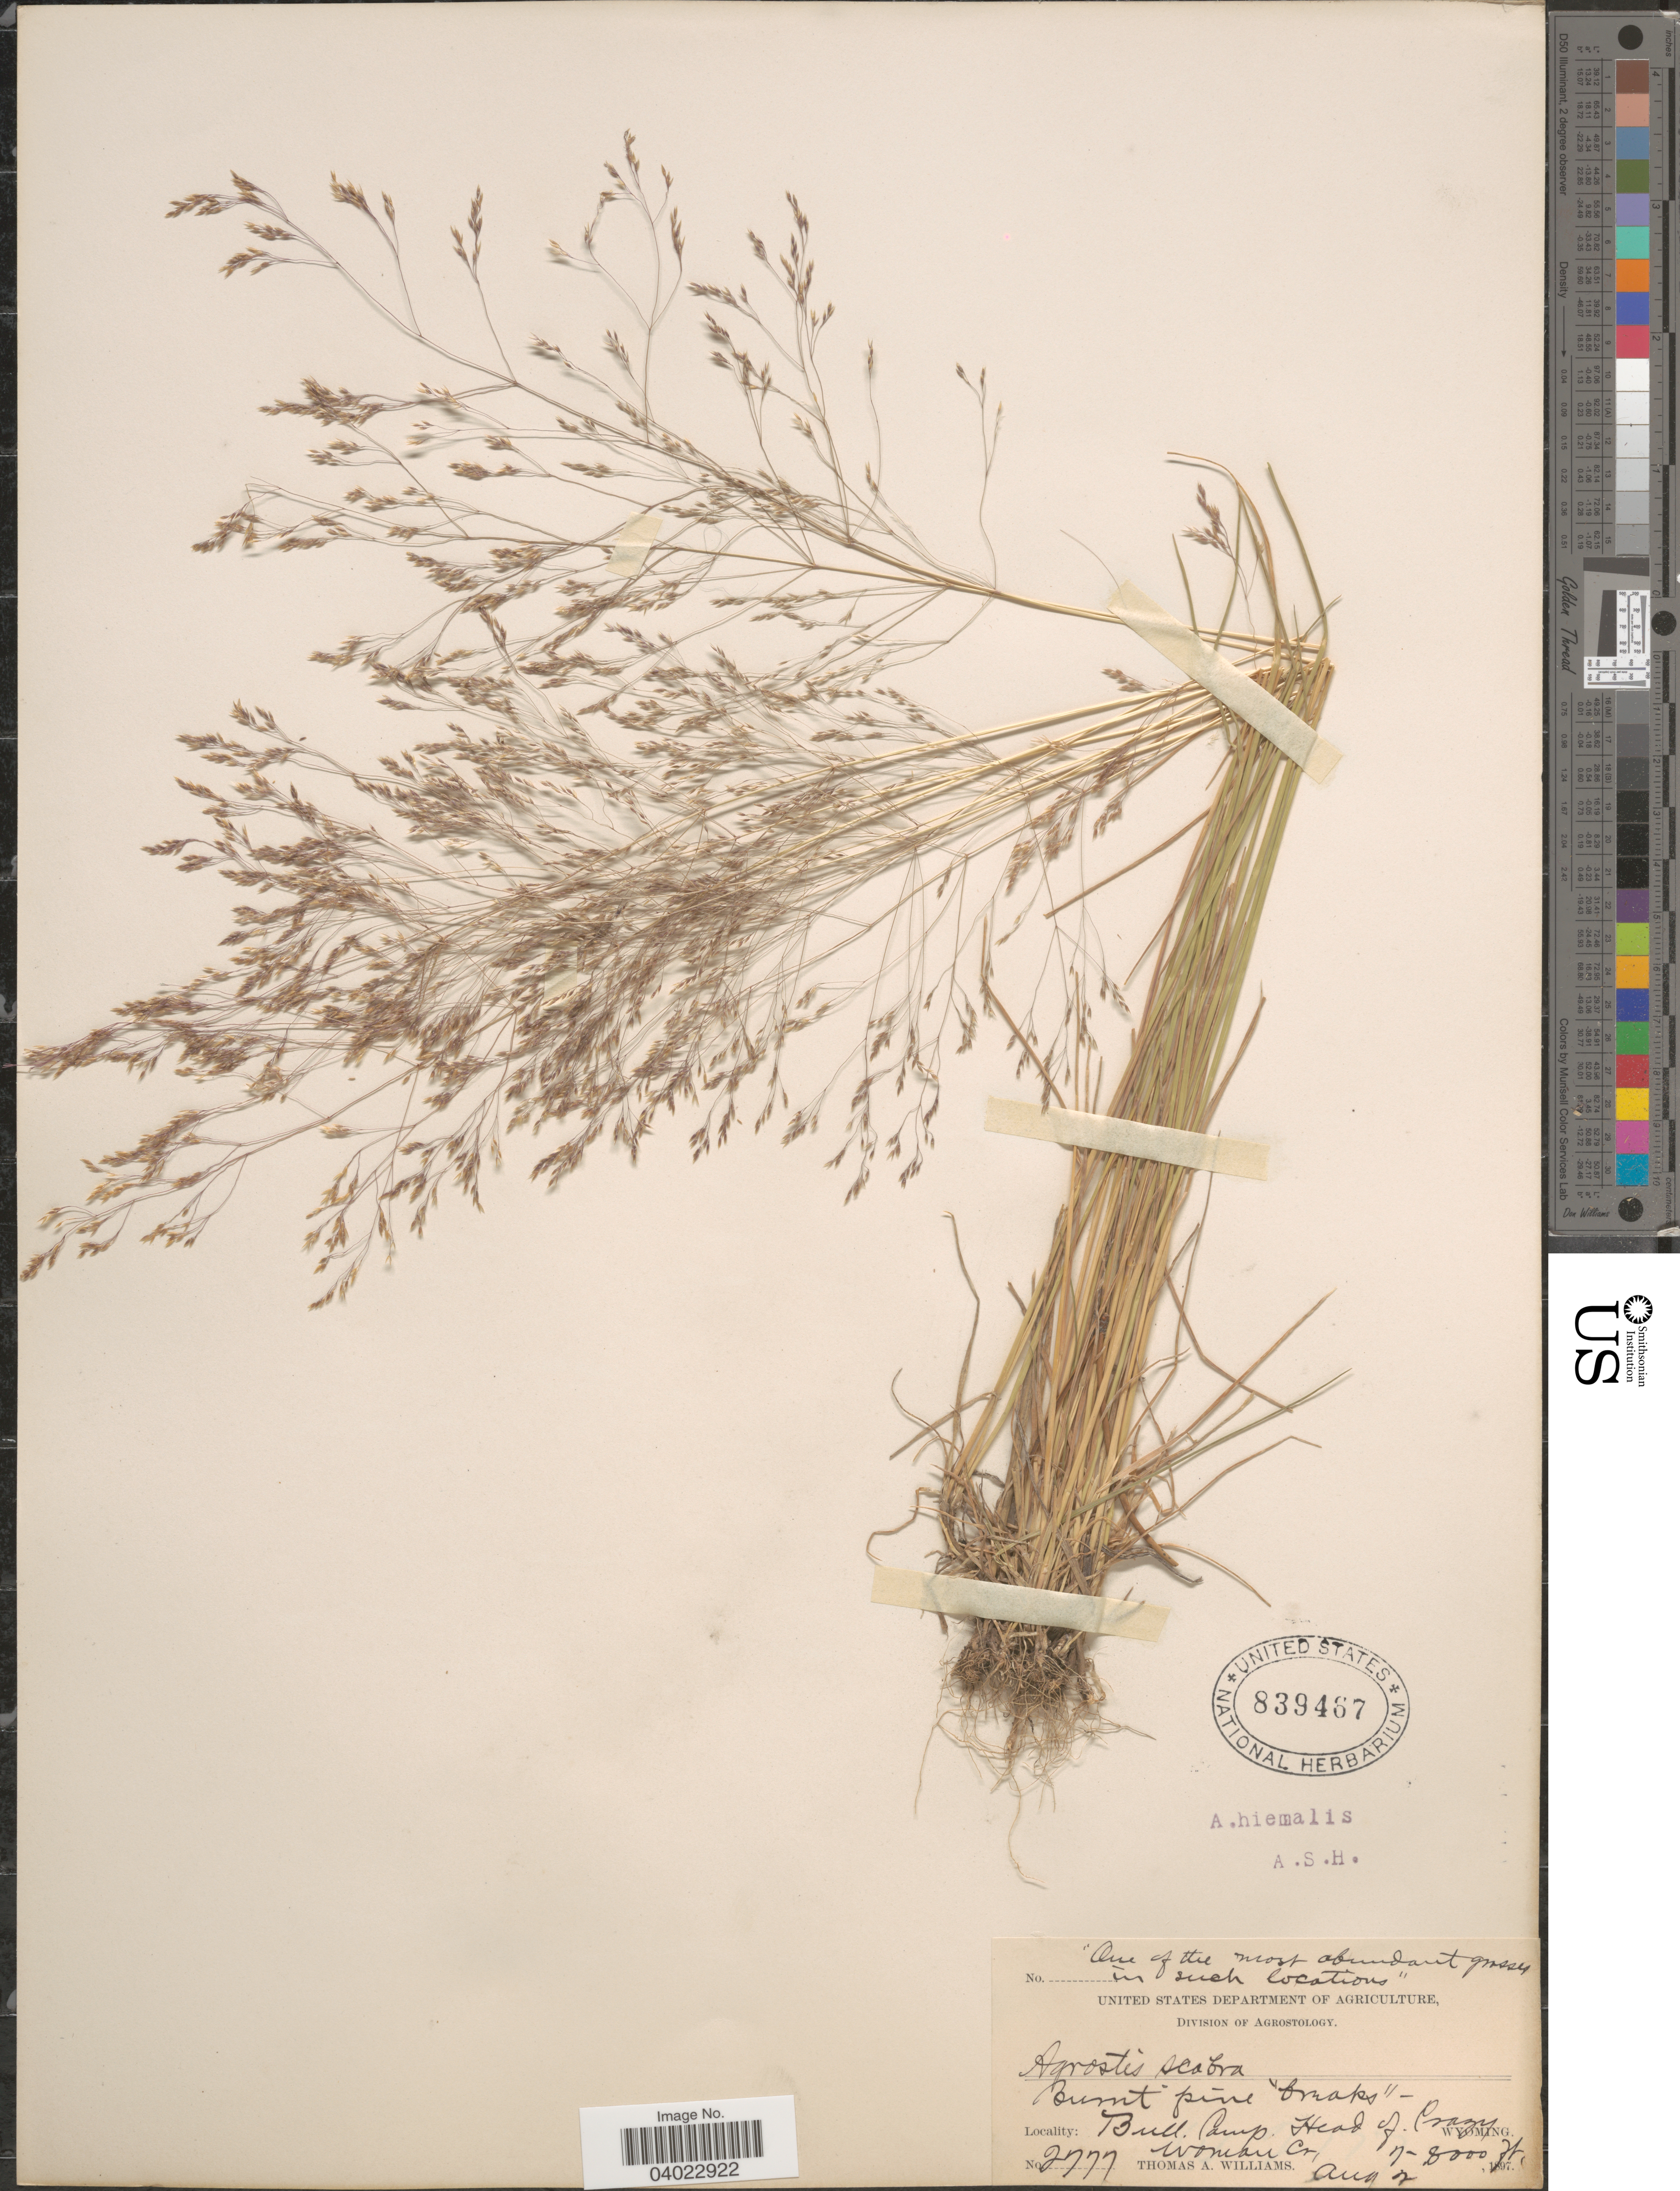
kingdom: Plantae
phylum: Tracheophyta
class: Liliopsida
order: Poales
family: Poaceae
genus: Agrostis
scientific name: Agrostis scabra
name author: Willd.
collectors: T. A. Williams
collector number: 2777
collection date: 1897-08-02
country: United States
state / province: Wyoming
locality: Bull. Camp. Head of Crazy Woman Cr.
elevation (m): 2134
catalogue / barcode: US 839467